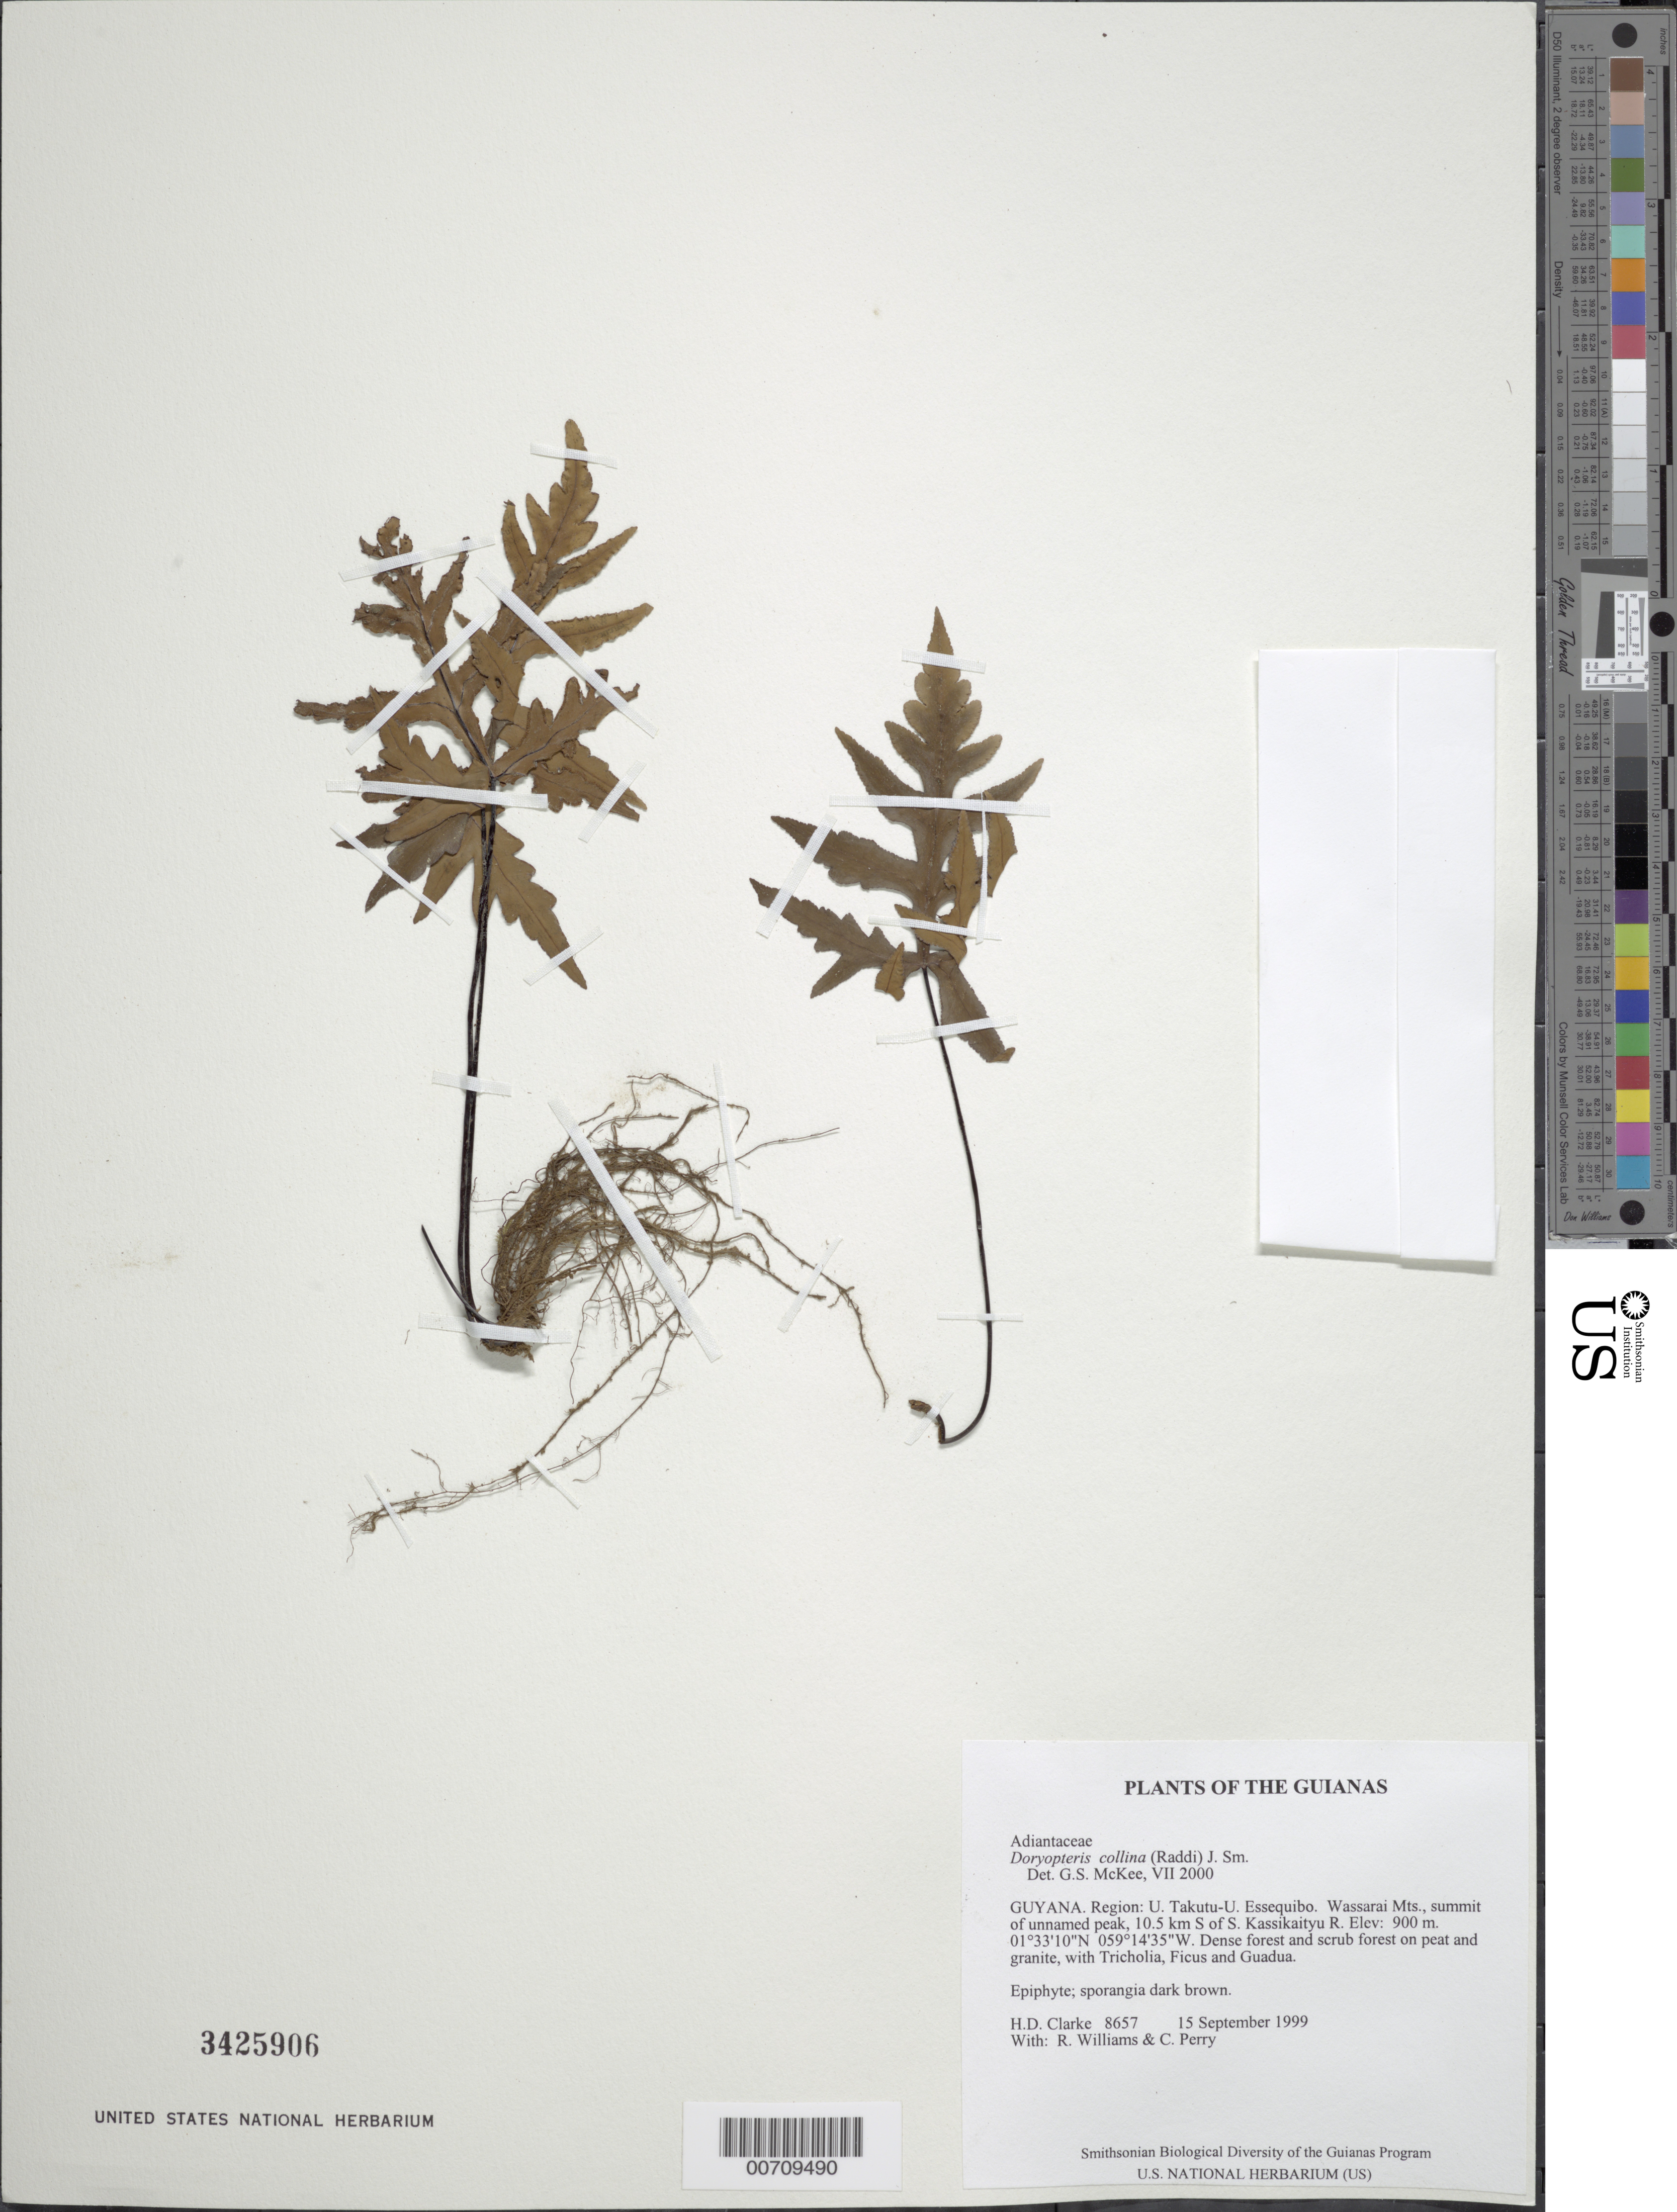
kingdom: Plantae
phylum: Tracheophyta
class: Polypodiopsida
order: Polypodiales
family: Pteridaceae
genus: Doryopteris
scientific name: Doryopteris collina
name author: (Raddi) J. Sm.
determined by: McKee, G. S., (US), NMNH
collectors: H. D. Clarke, R. Williams & C. Perry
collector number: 8657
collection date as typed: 15 September 1999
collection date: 1999-09-15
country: Guyana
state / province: U. Takutu-U. Essequibo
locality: Wassarai Mts., summit of unnamed peak, 10.5 km S of S. Kassikaityu R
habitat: Dense forest and scrub forest on peat and granite, with Tricholia, Ficus and Guadua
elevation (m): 900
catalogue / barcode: US 3425906